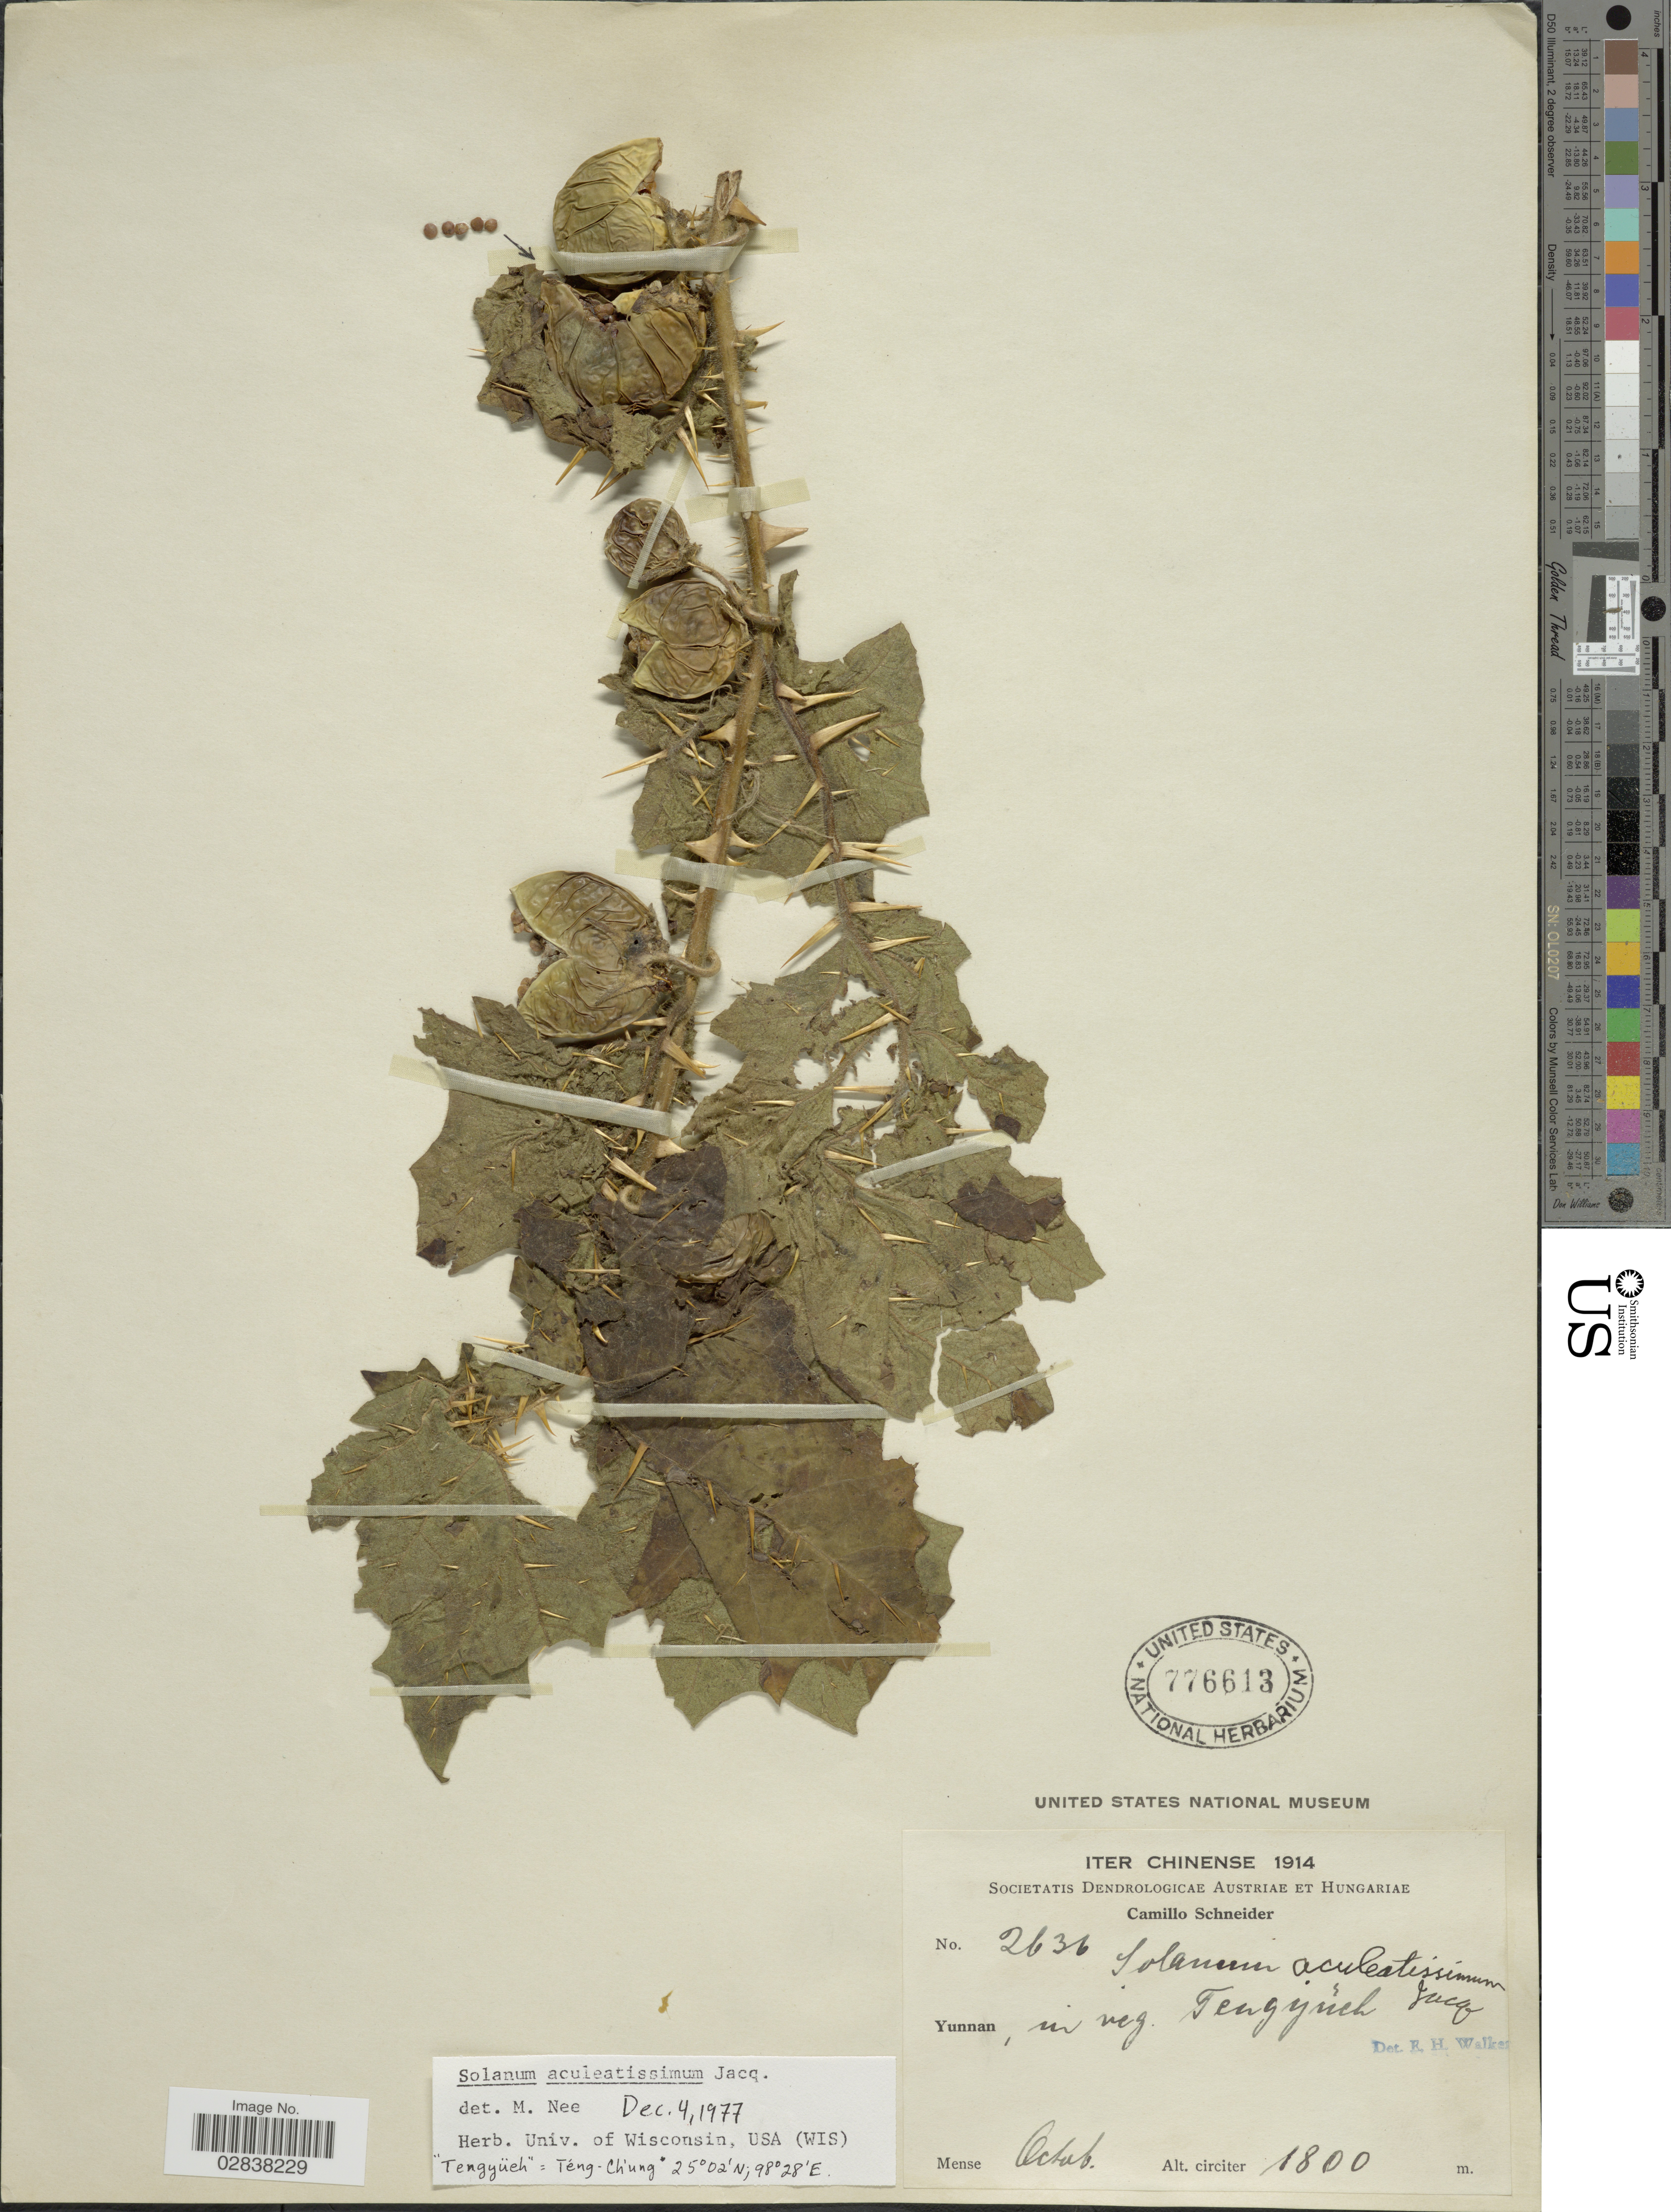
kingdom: Plantae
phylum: Tracheophyta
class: Magnoliopsida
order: Solanales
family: Solanaceae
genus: Solanum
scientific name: Solanum aculeatissimum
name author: Jacq.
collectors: C. K. Schneider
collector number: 2636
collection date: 1914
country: China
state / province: Yunnan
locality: In veg, Tengyuch.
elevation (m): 1800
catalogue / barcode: US 776613